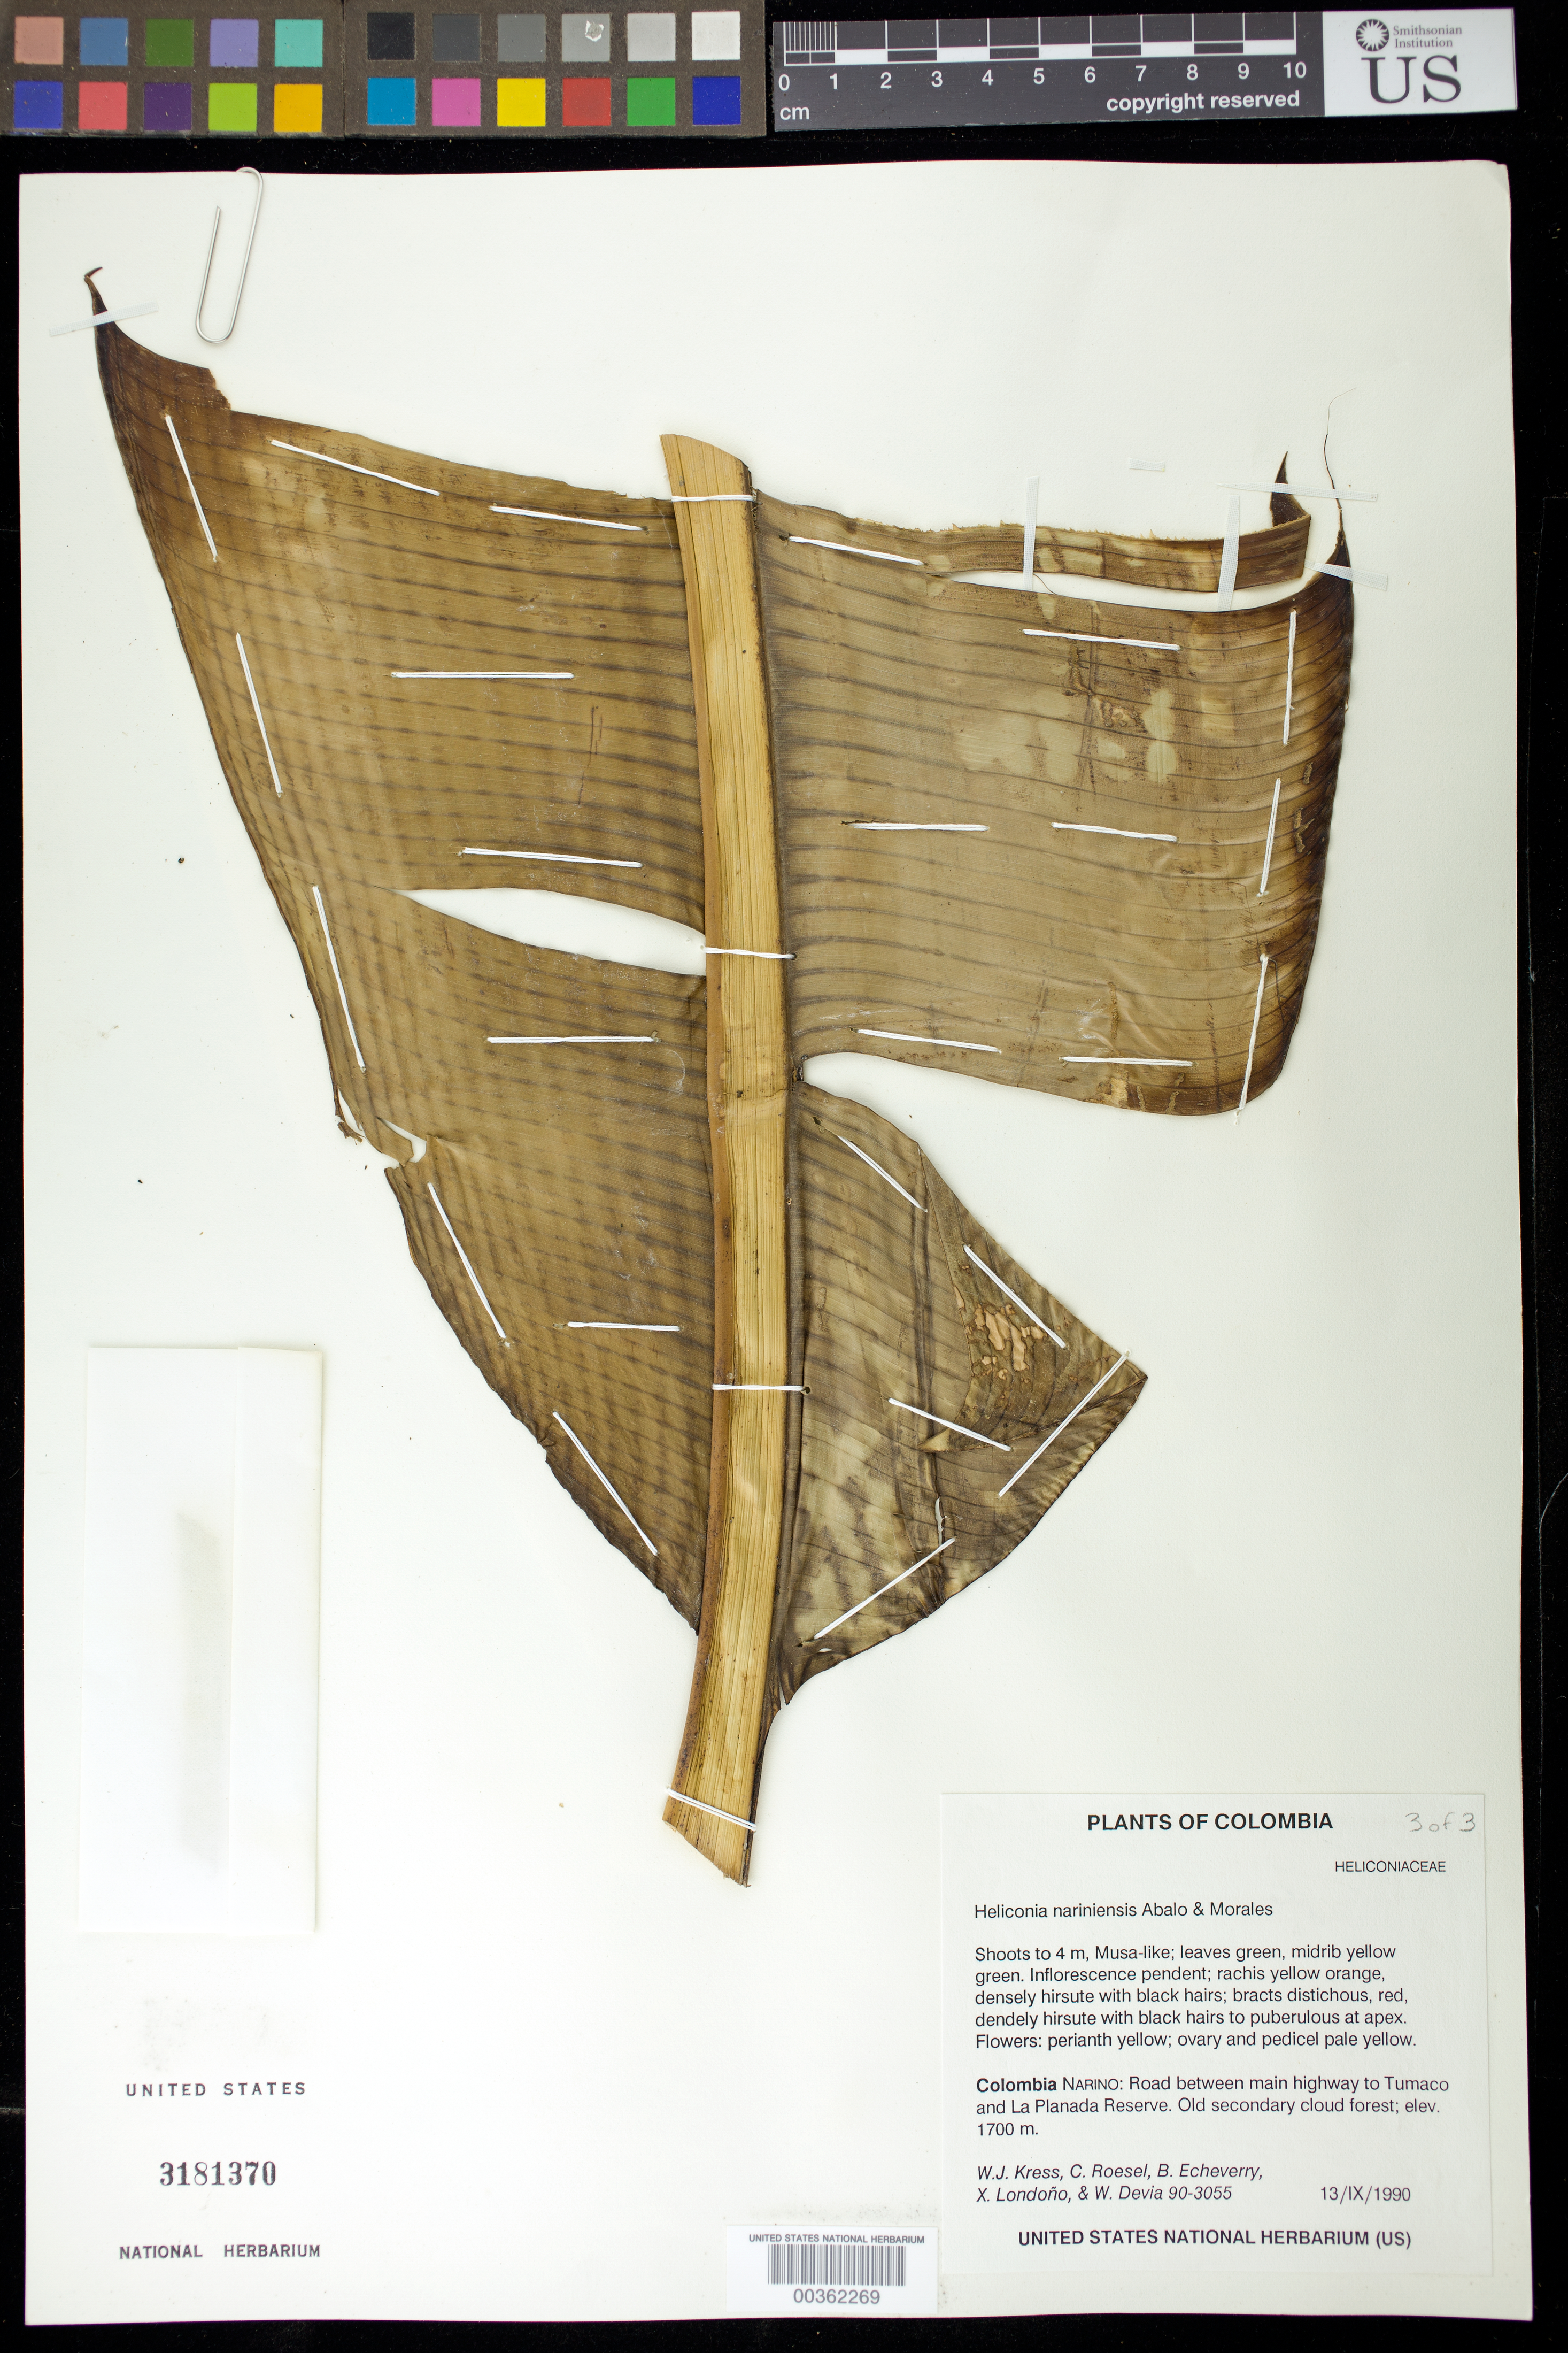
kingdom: Plantae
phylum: Tracheophyta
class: Liliopsida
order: Zingiberales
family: Heliconiaceae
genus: Heliconia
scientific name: Heliconia nariniensis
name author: Abalo & G. Morales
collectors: W. J. Kress, C. S. Roesel, B. Echeverry, X. Londoño & W. Devia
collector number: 90-3055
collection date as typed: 13 Sep 1990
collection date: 1990-09-13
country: Colombia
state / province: Nariño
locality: Road between main hwy to Tumaco and la Planada Reserve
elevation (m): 1700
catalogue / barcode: US 3181370